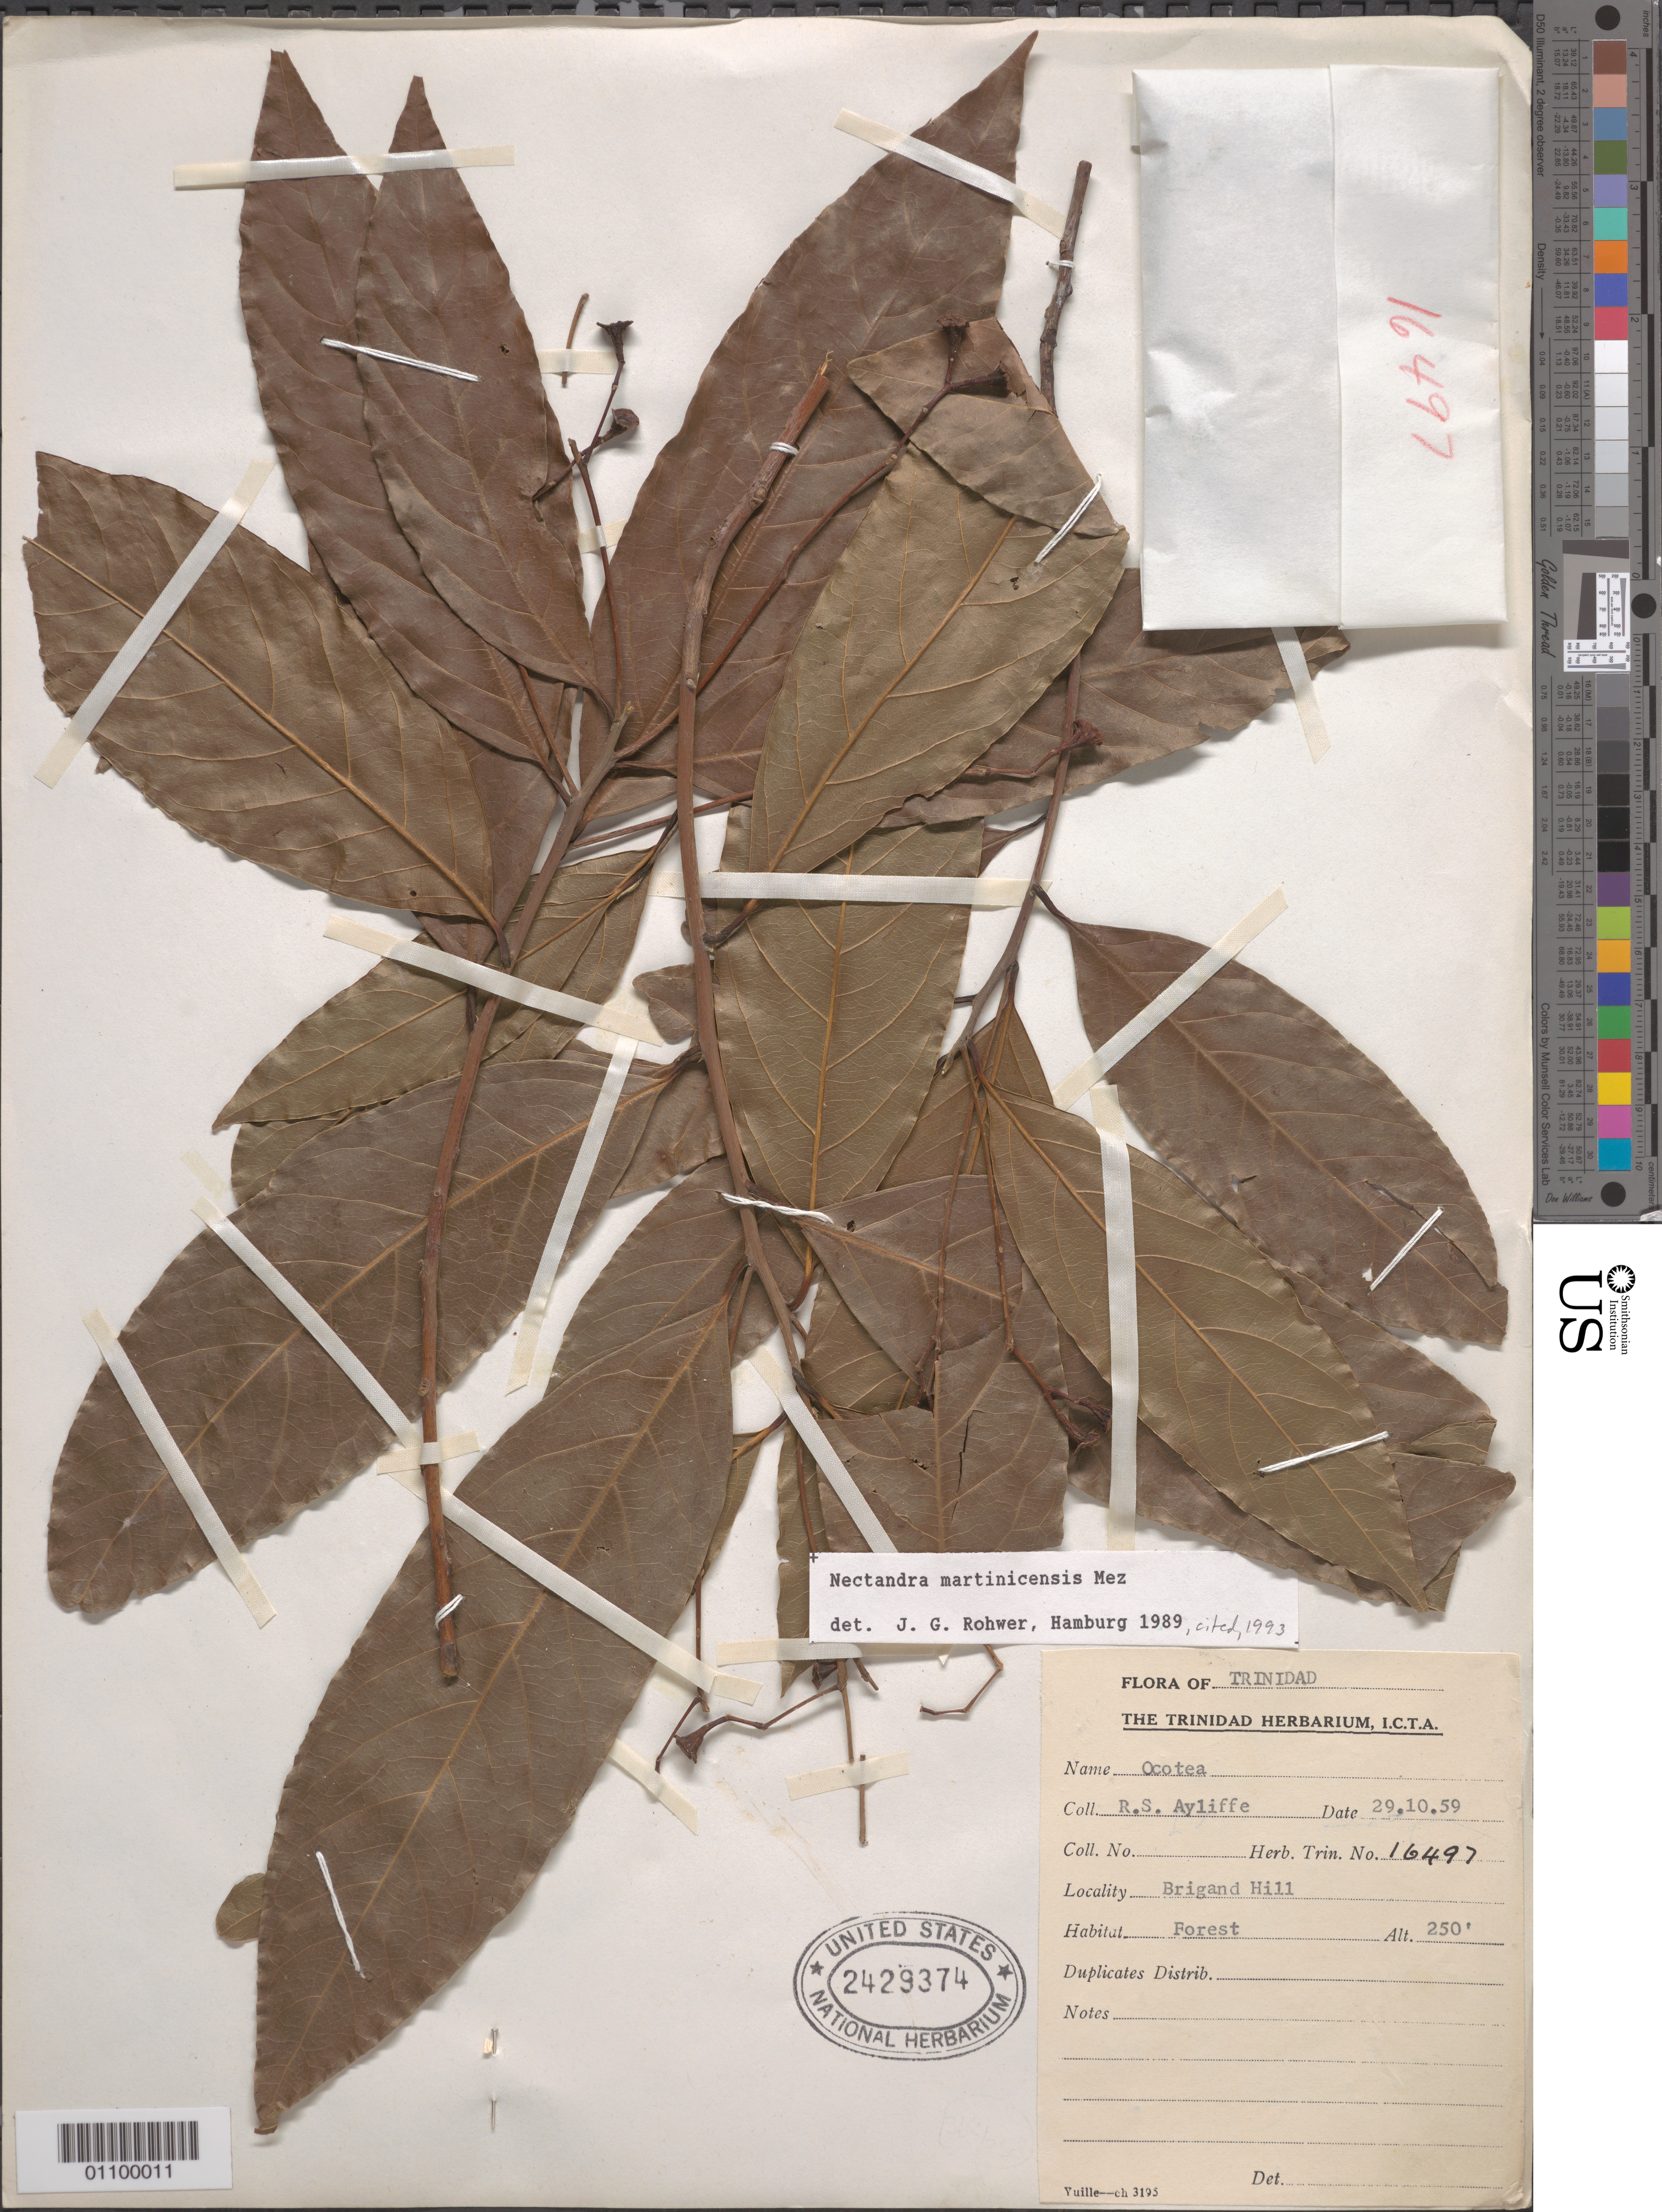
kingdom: Plantae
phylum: Tracheophyta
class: Magnoliopsida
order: Laurales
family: Lauraceae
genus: Nectandra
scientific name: Nectandra martinicensis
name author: Mez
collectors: R. Ayliffe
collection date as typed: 29 Oct 1959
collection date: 1959-10-29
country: Trinidad and Tobago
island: Trinidad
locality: Brigand Hill, Forest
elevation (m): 76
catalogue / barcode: US 2429374